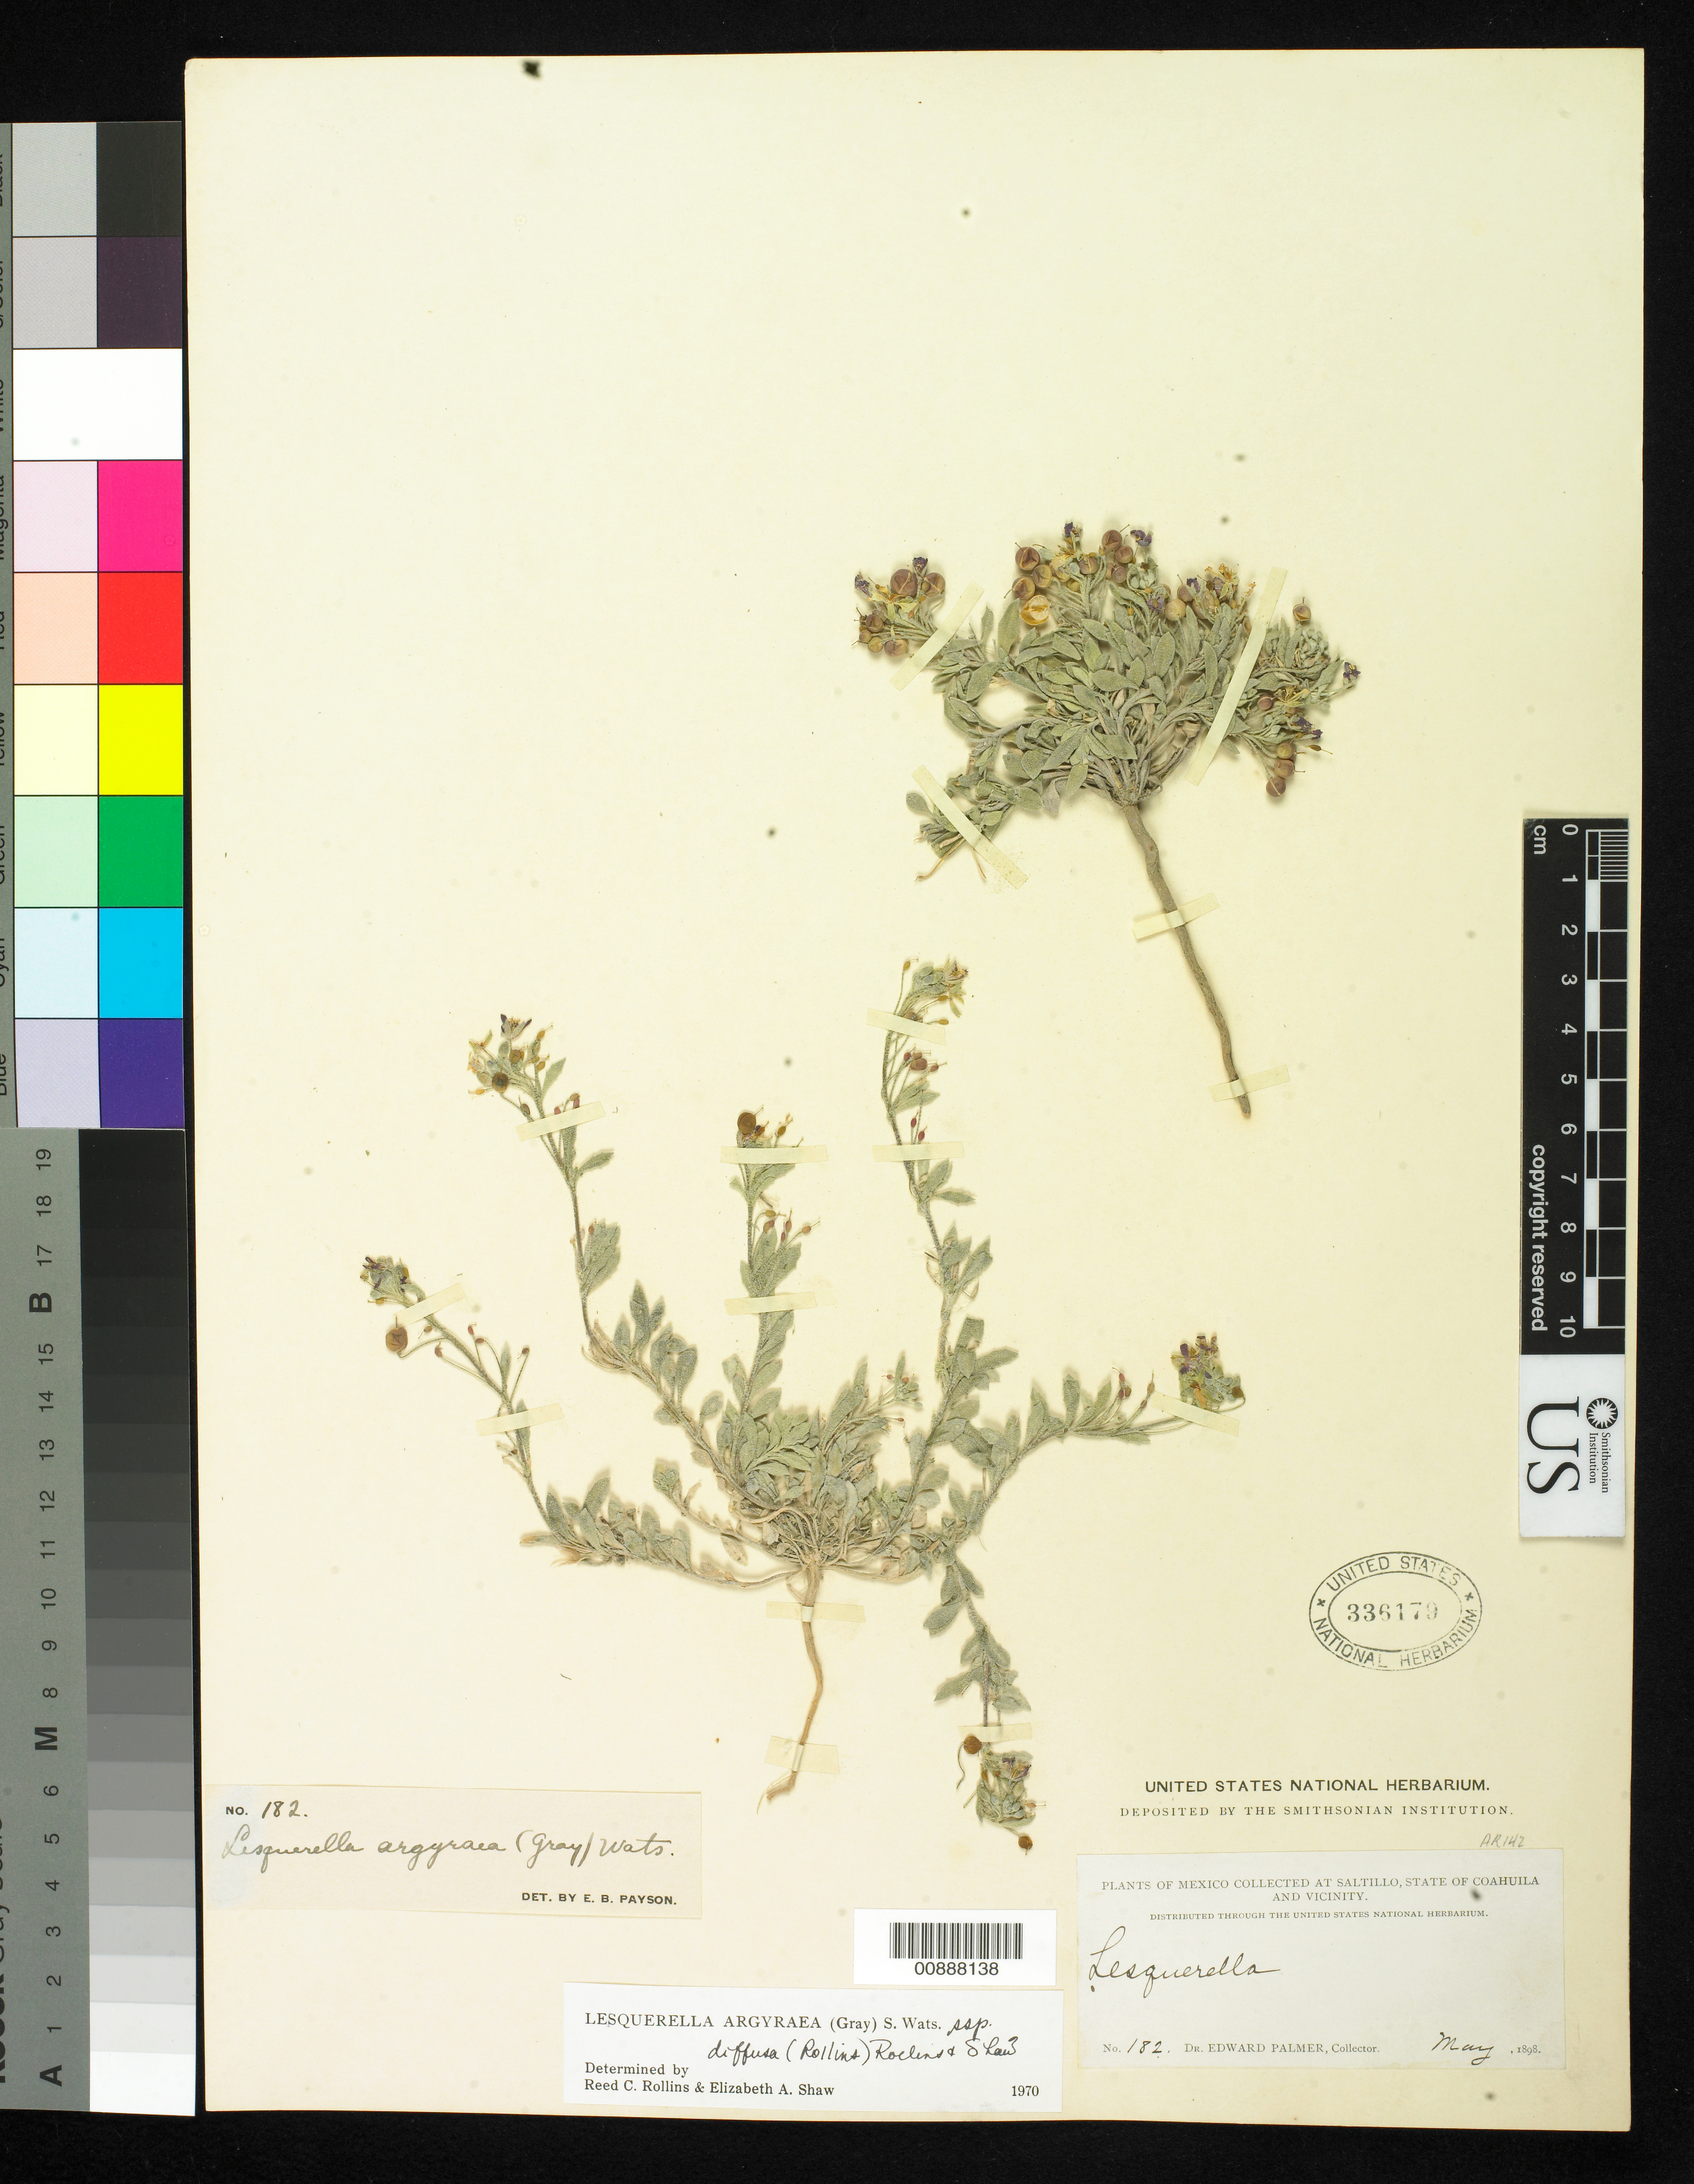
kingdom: Plantae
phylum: Tracheophyta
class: Magnoliopsida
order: Brassicales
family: Brassicaceae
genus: Lesquerella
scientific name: Lesquerella argyraea subsp. diffusa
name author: (Rollins) Rollins & E.A. Shaw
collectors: E. Palmer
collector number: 182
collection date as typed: May 1898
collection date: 1898-05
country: Mexico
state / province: Coahuila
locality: Saltillo, Coahuila and vicinity.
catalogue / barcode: US 336179